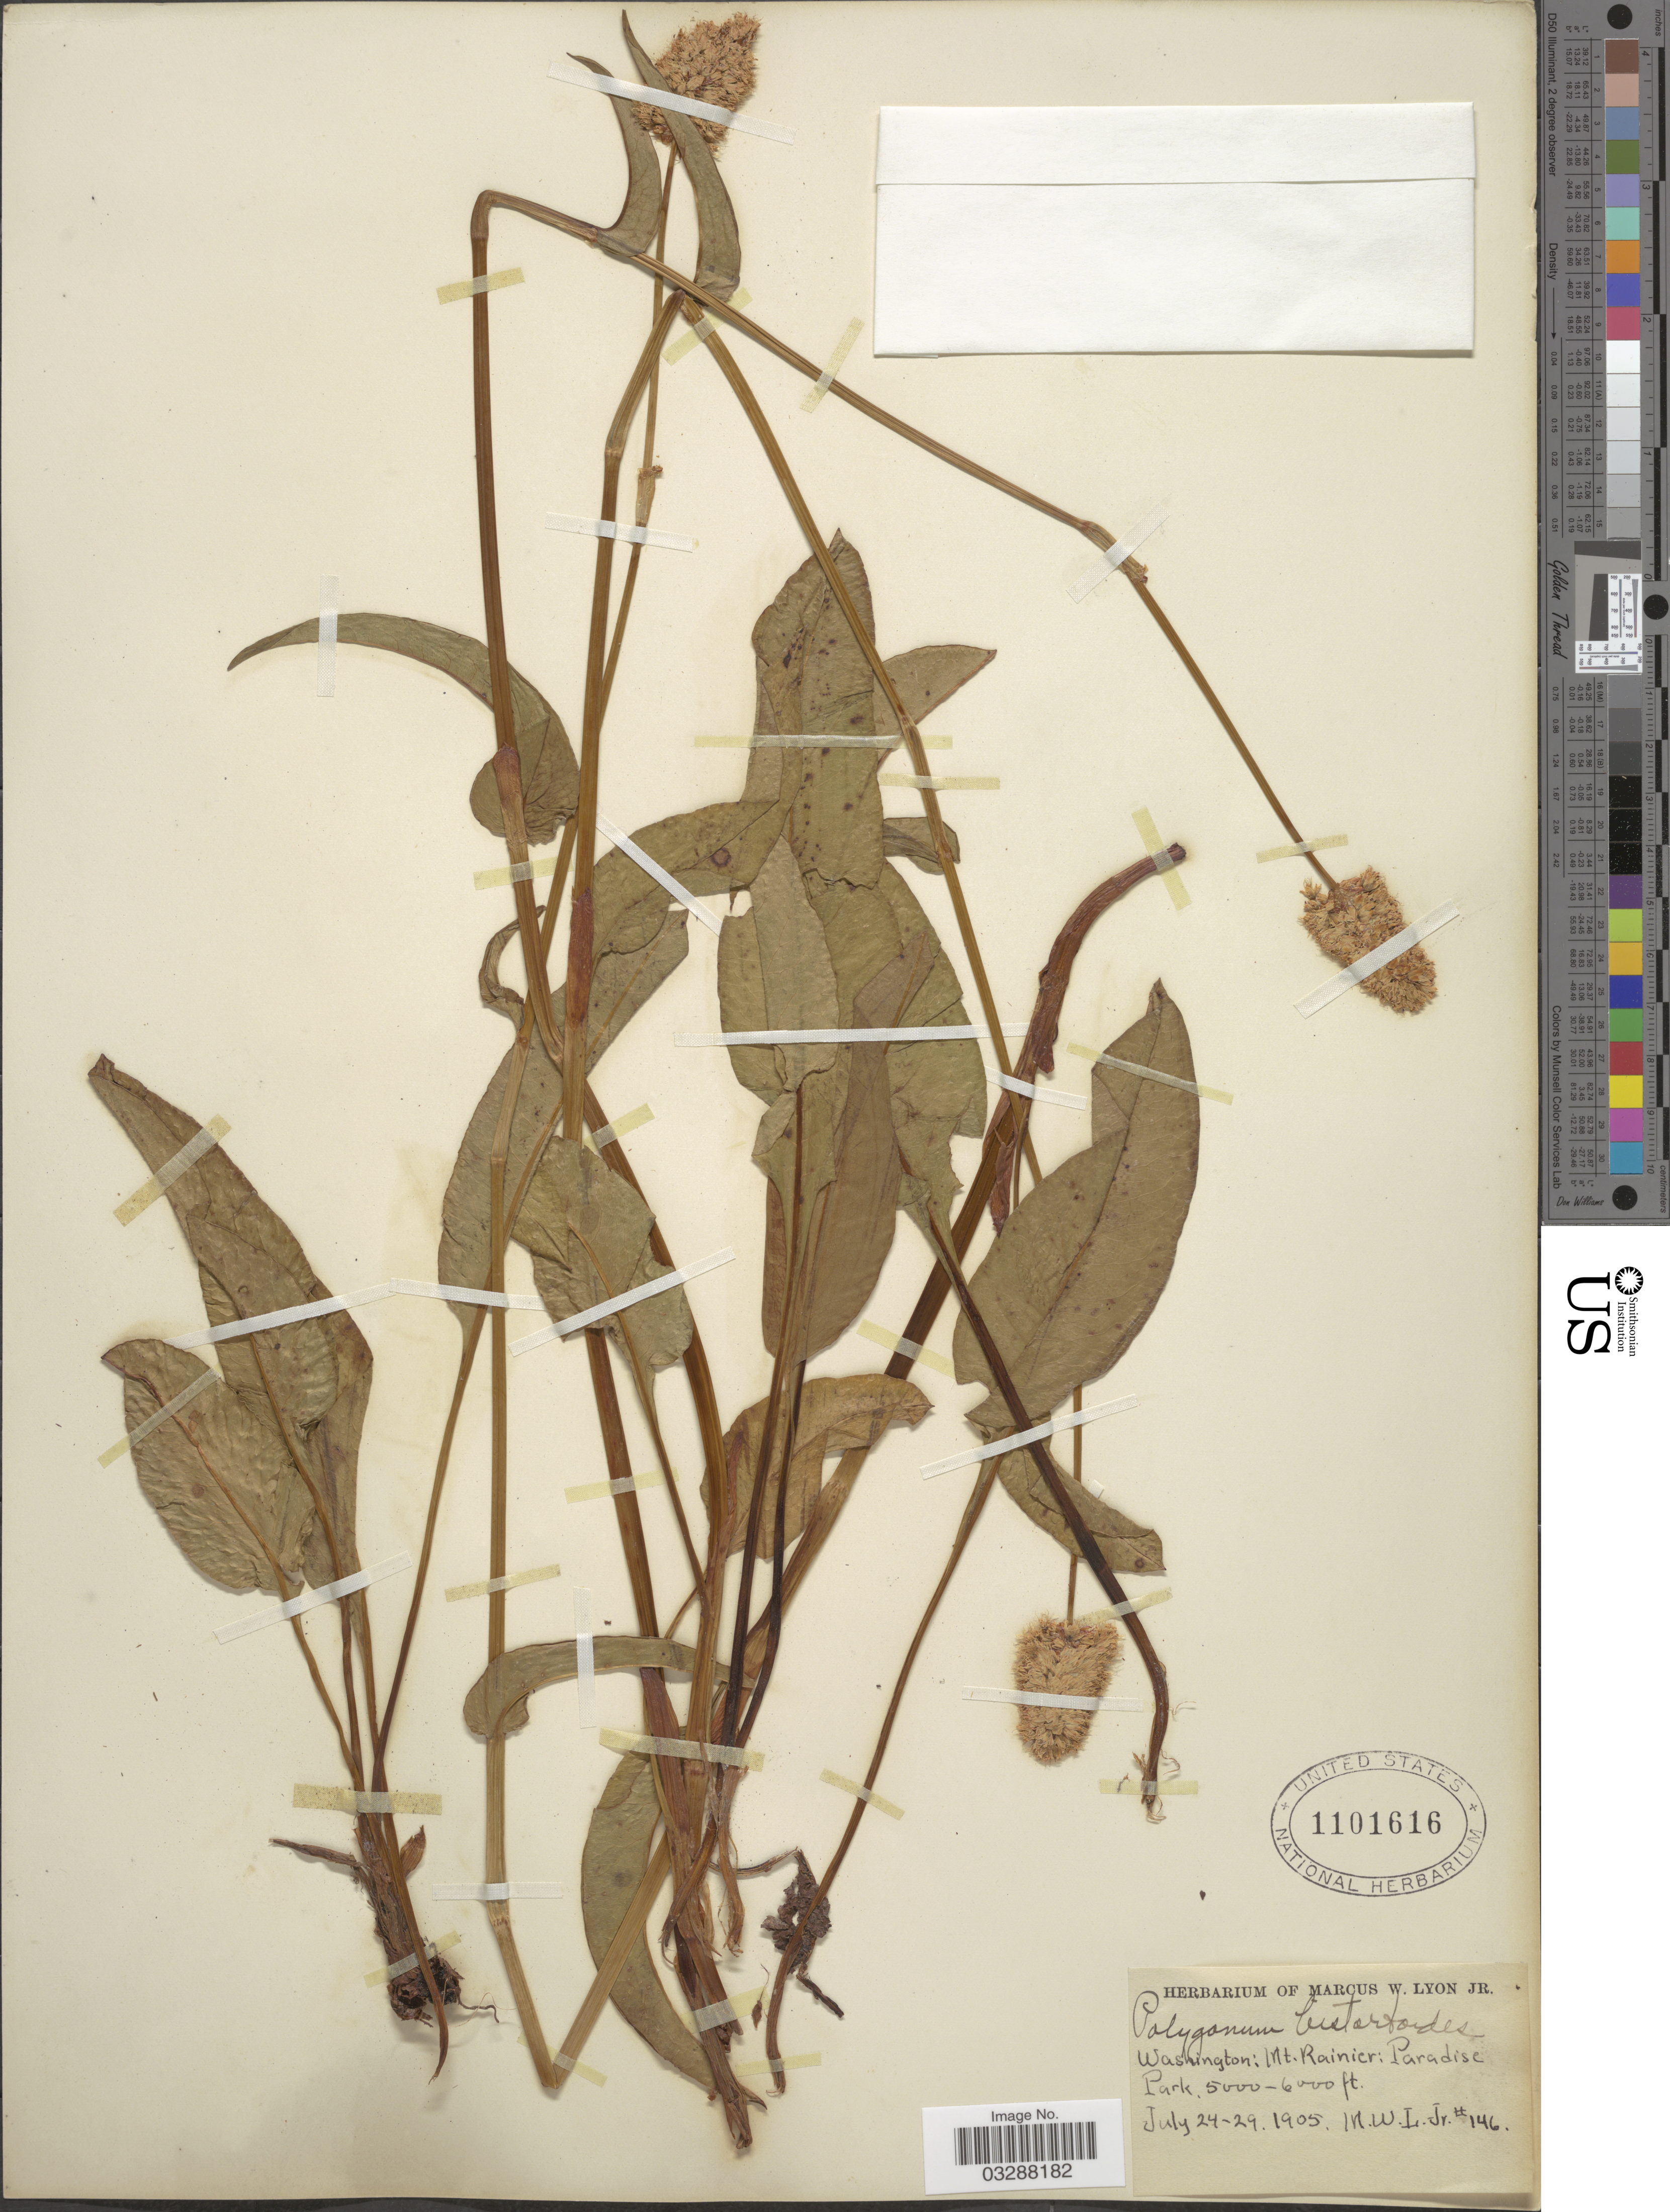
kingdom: Plantae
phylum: Tracheophyta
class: Magnoliopsida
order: Caryophyllales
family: Polygonaceae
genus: Bistorta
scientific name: Bistorta bistortoides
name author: (Pursh) Small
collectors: M. Lyon Jr.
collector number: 146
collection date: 1905-07-24/1905-07-29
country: United States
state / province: Washington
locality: Mt. Rainier: Paradise Park.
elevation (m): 1524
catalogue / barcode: US 1101616